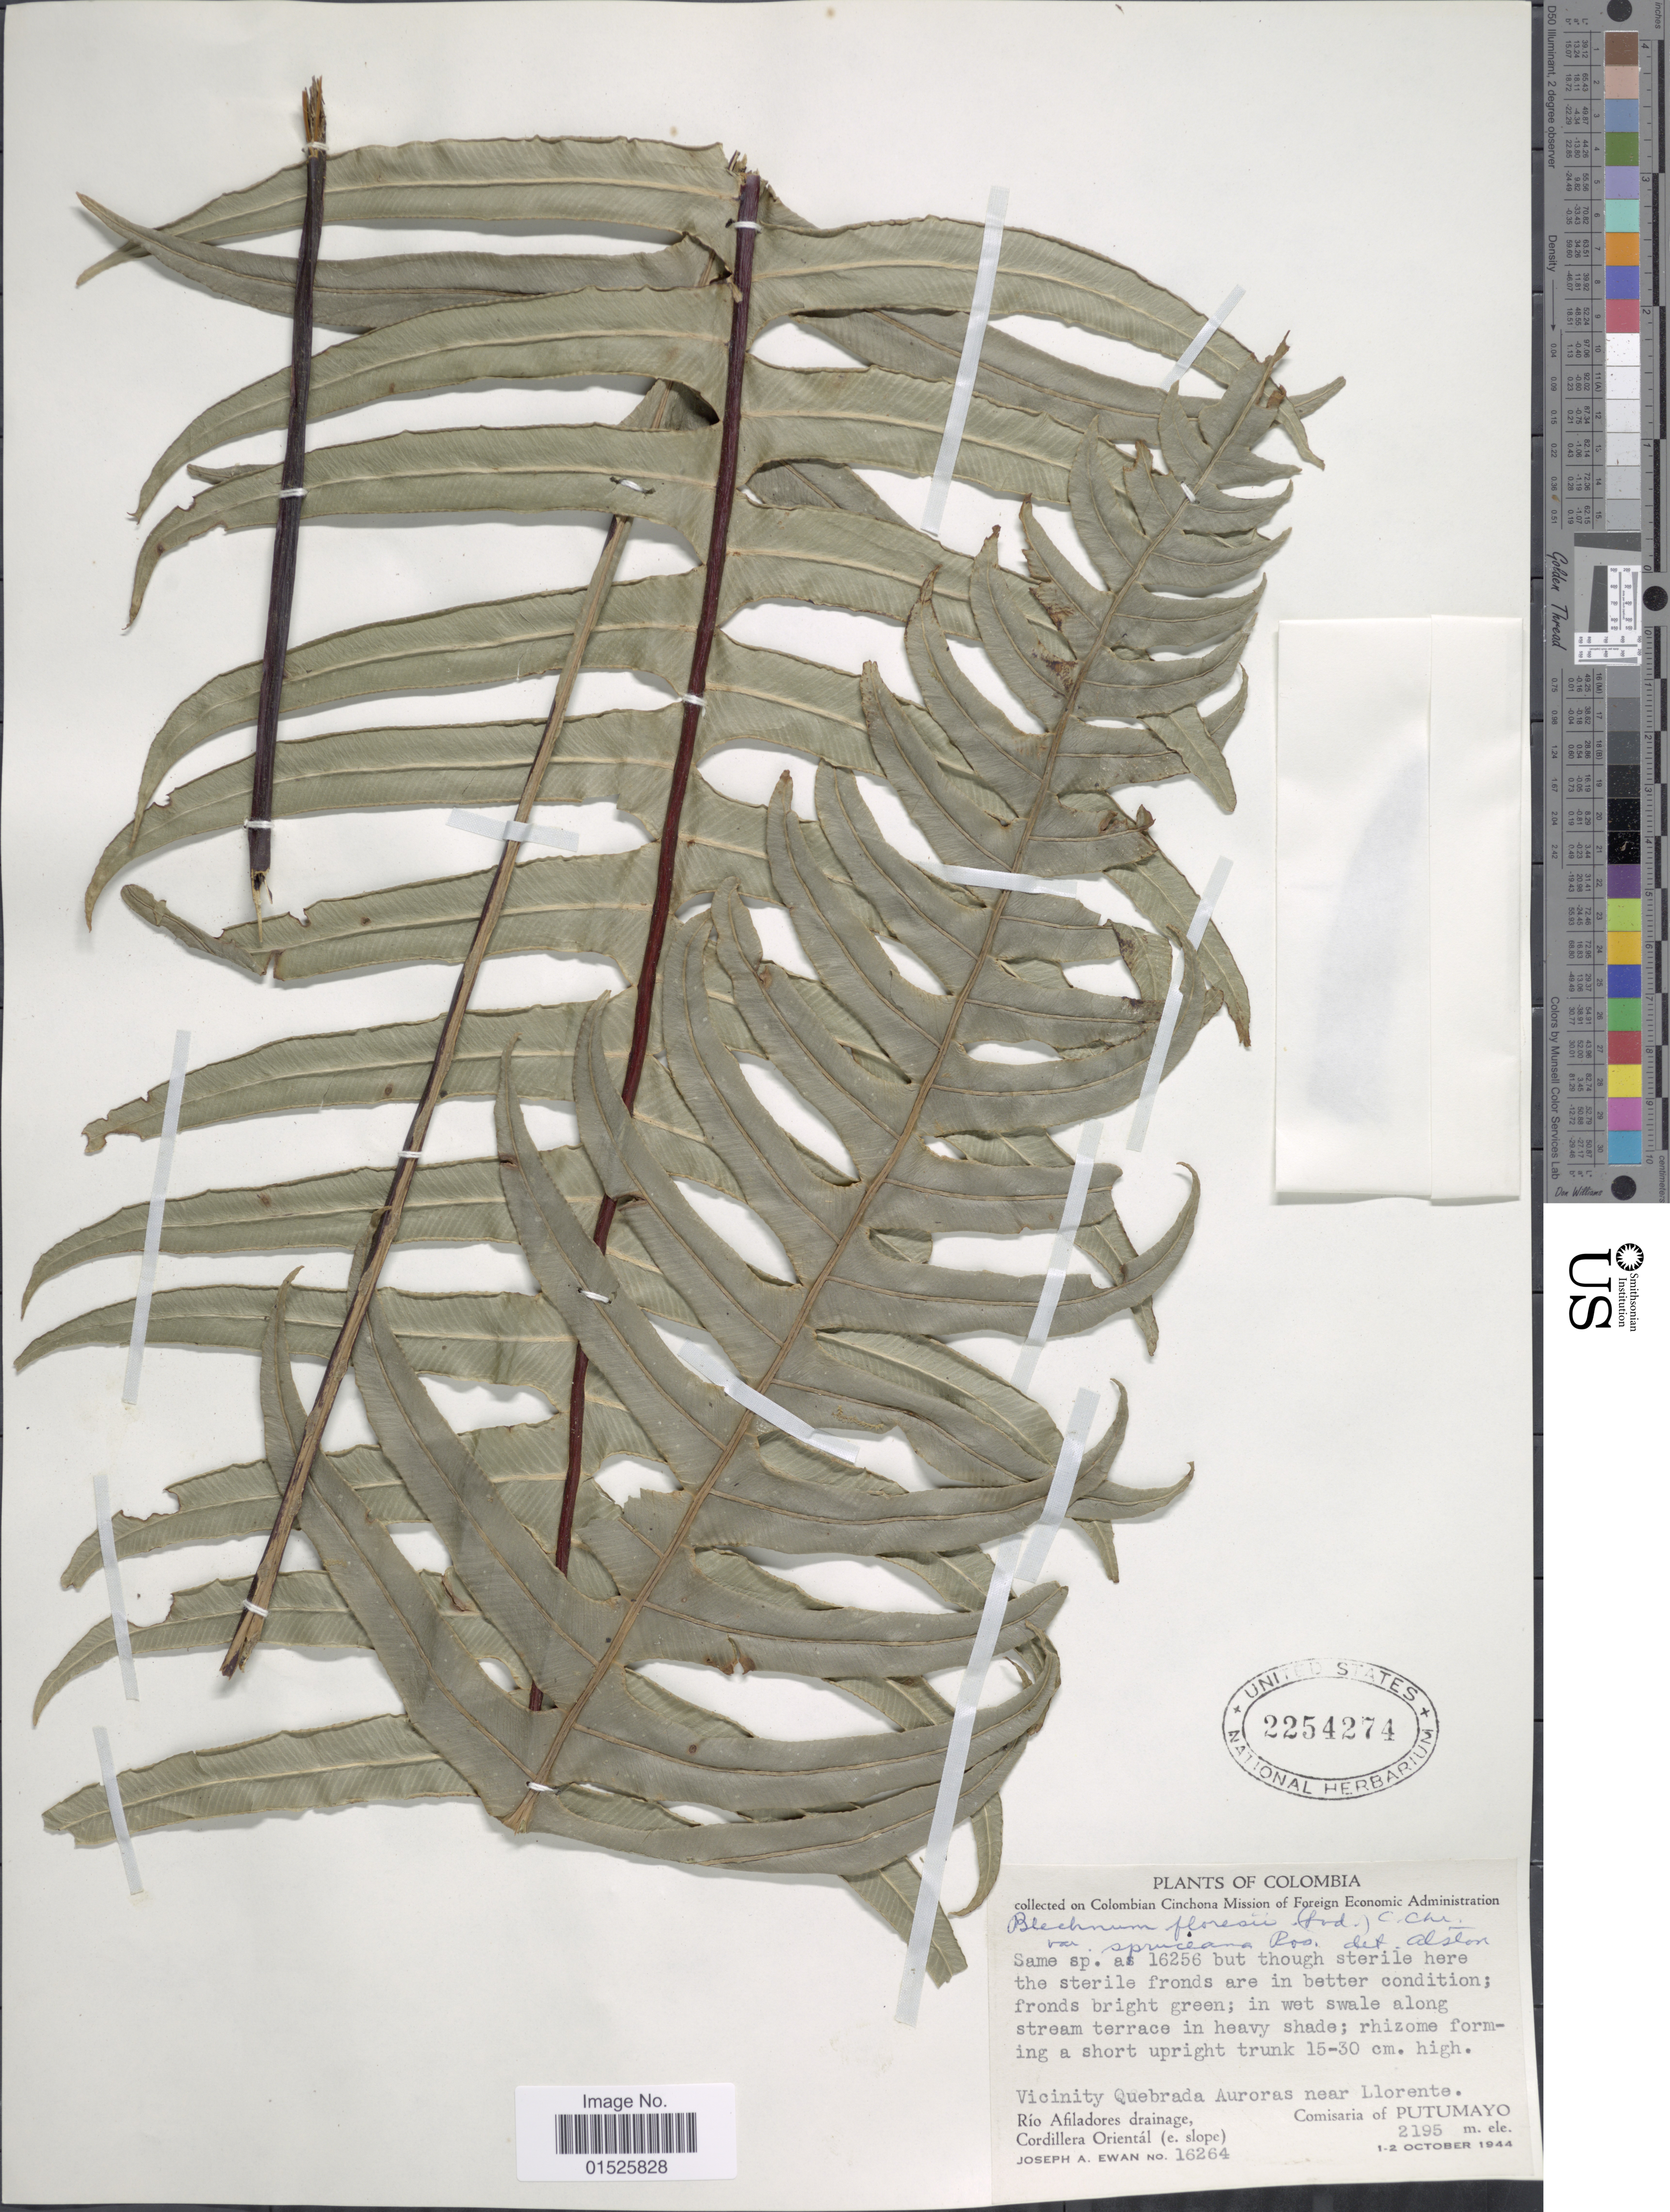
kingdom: Plantae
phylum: Tracheophyta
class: Polypodiopsida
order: Polypodiales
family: Blechnaceae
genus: Blechnum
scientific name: Blechnum divergens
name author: (Kunze) Mett.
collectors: J. A. Ewan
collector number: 16264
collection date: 1944-10-01/1944-10-02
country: Colombia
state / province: Putumayo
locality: Vicinity of Quebrada Auroras near Llorente. Río Afiladores drainage. Cordillera Orientál (e. slope)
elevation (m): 2195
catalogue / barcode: US 2254274